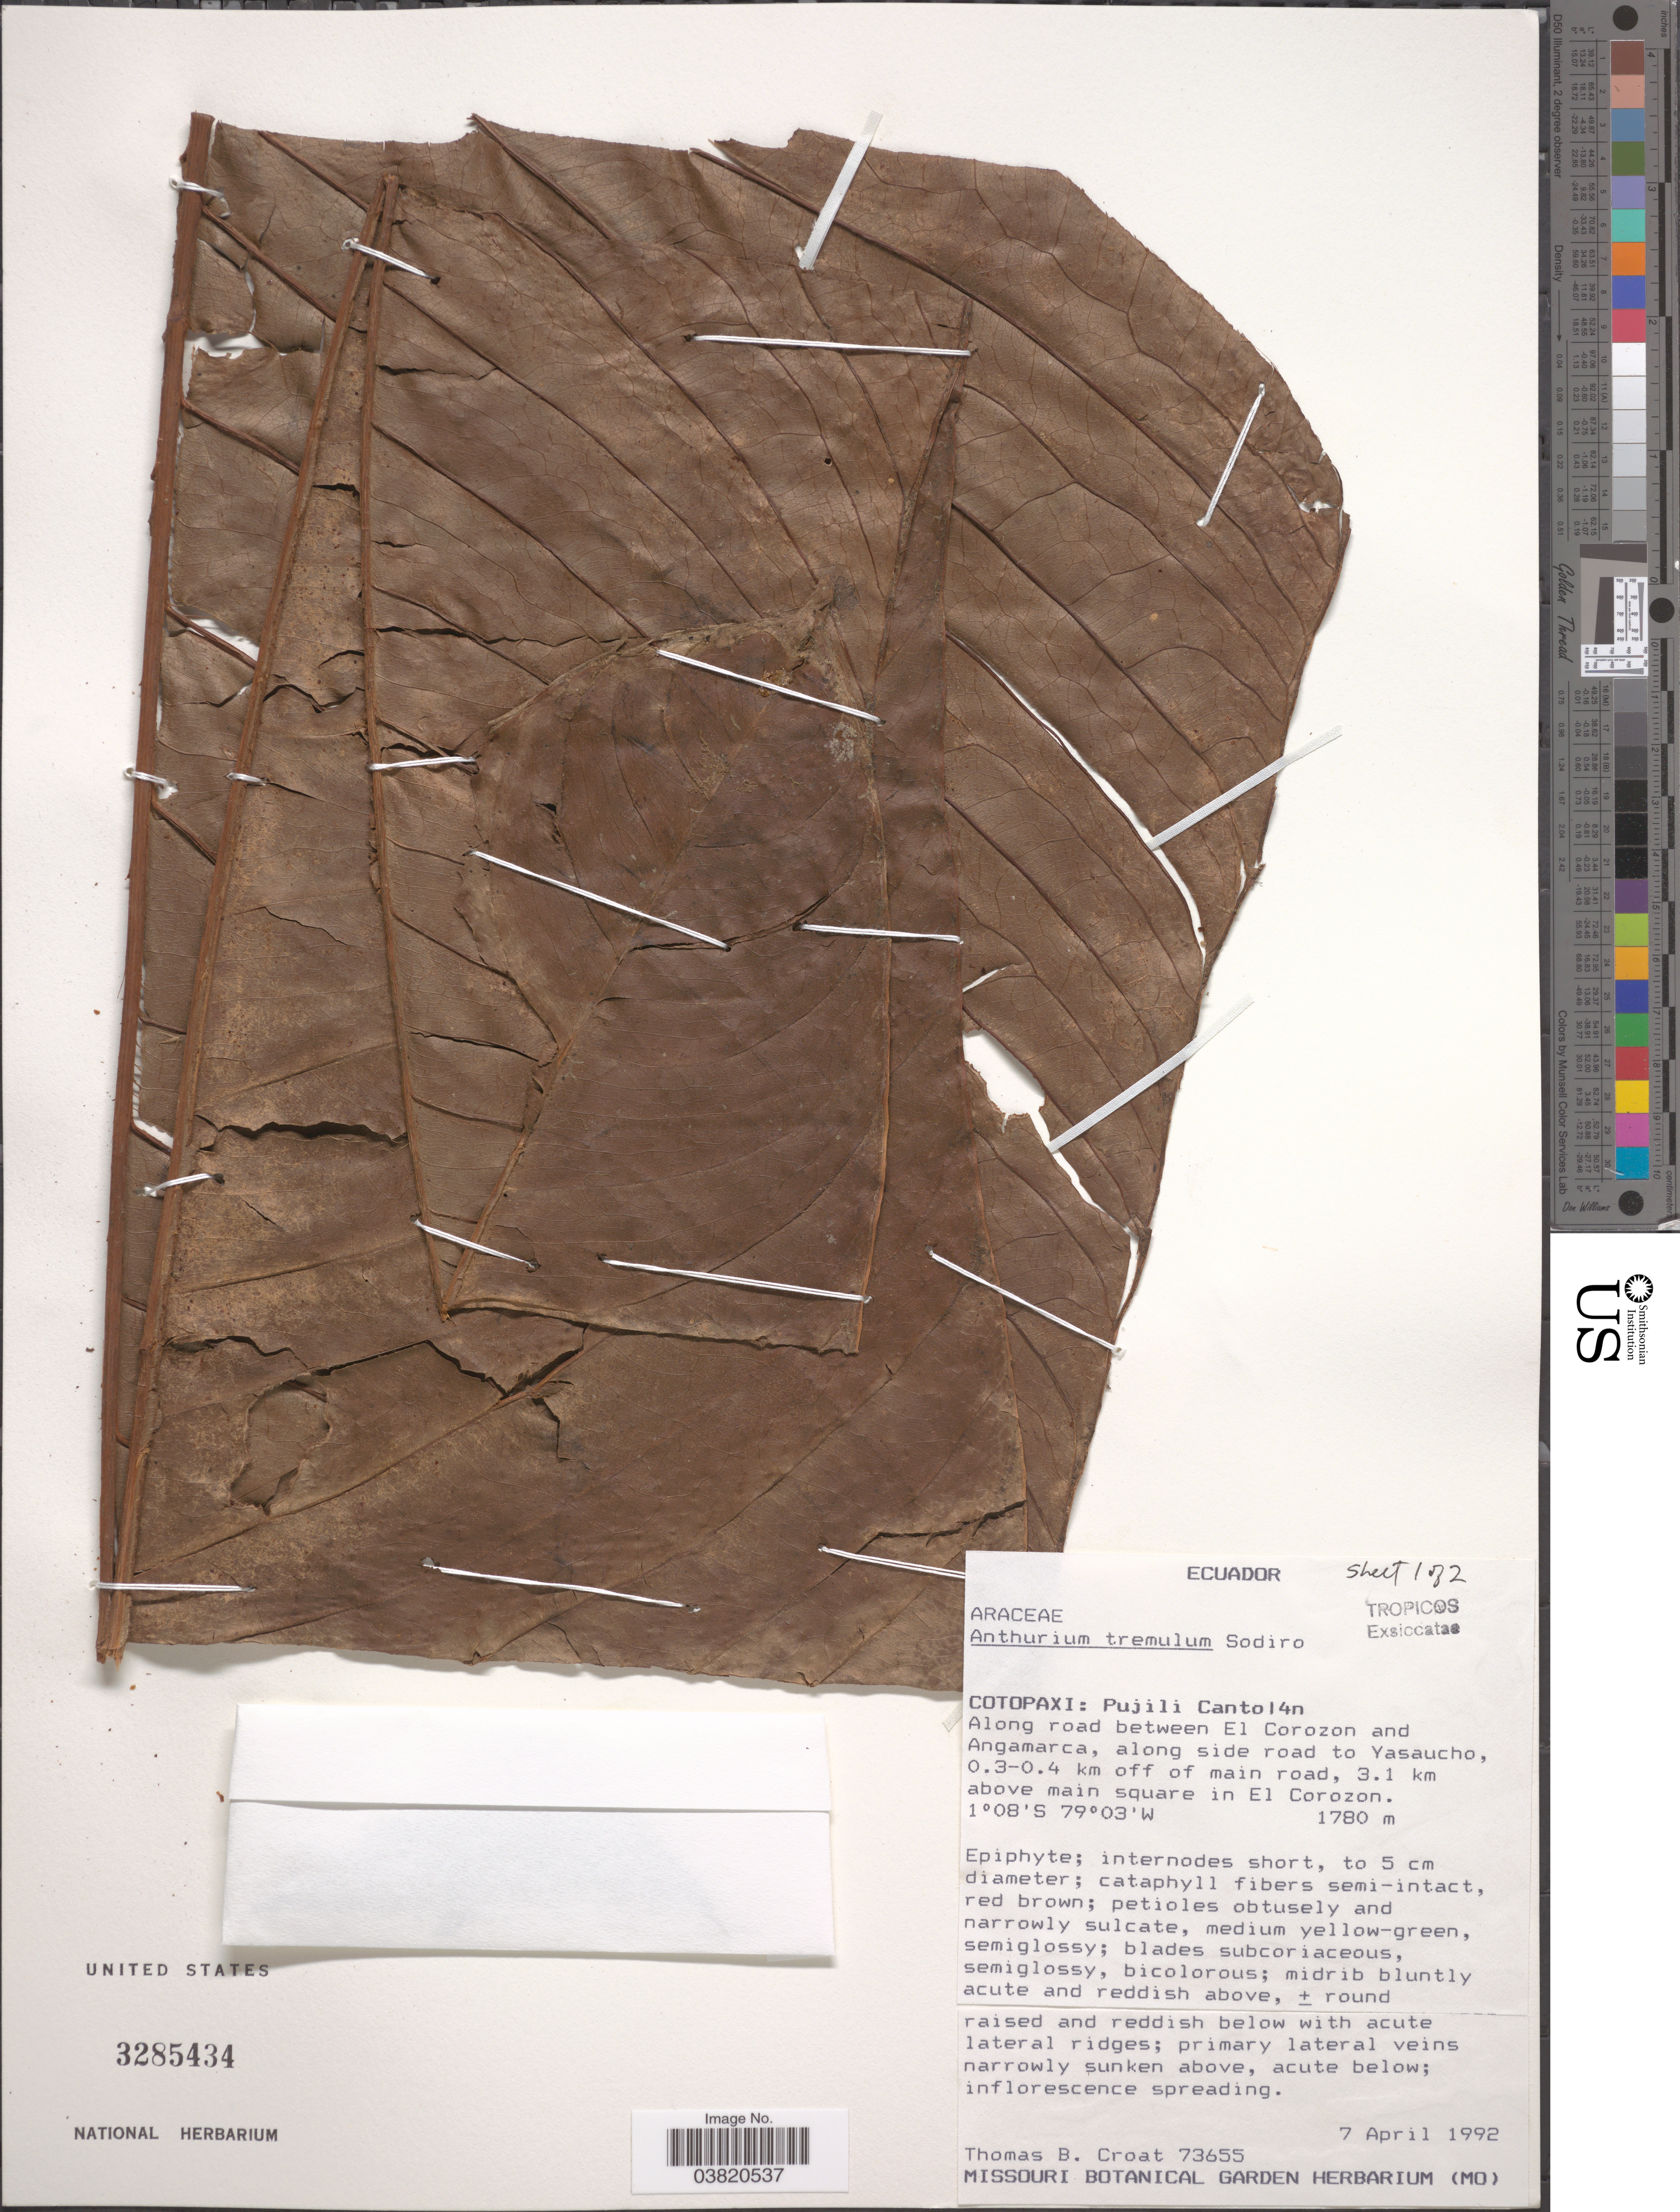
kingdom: Plantae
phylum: Tracheophyta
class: Liliopsida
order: Alismatales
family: Araceae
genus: Anthurium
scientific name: Anthurium tremulum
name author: Sodiro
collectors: T. B. Croat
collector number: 73655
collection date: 1992-04-07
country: Ecuador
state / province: Cotopaxi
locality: Pujili Cantol4n. Along road between El Corozon and Angamarca, along side road to Yasaucho, 0.3-0.4 km off of main road, 3.1 km above main square in El Corozon.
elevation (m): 1780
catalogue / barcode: US 3285434